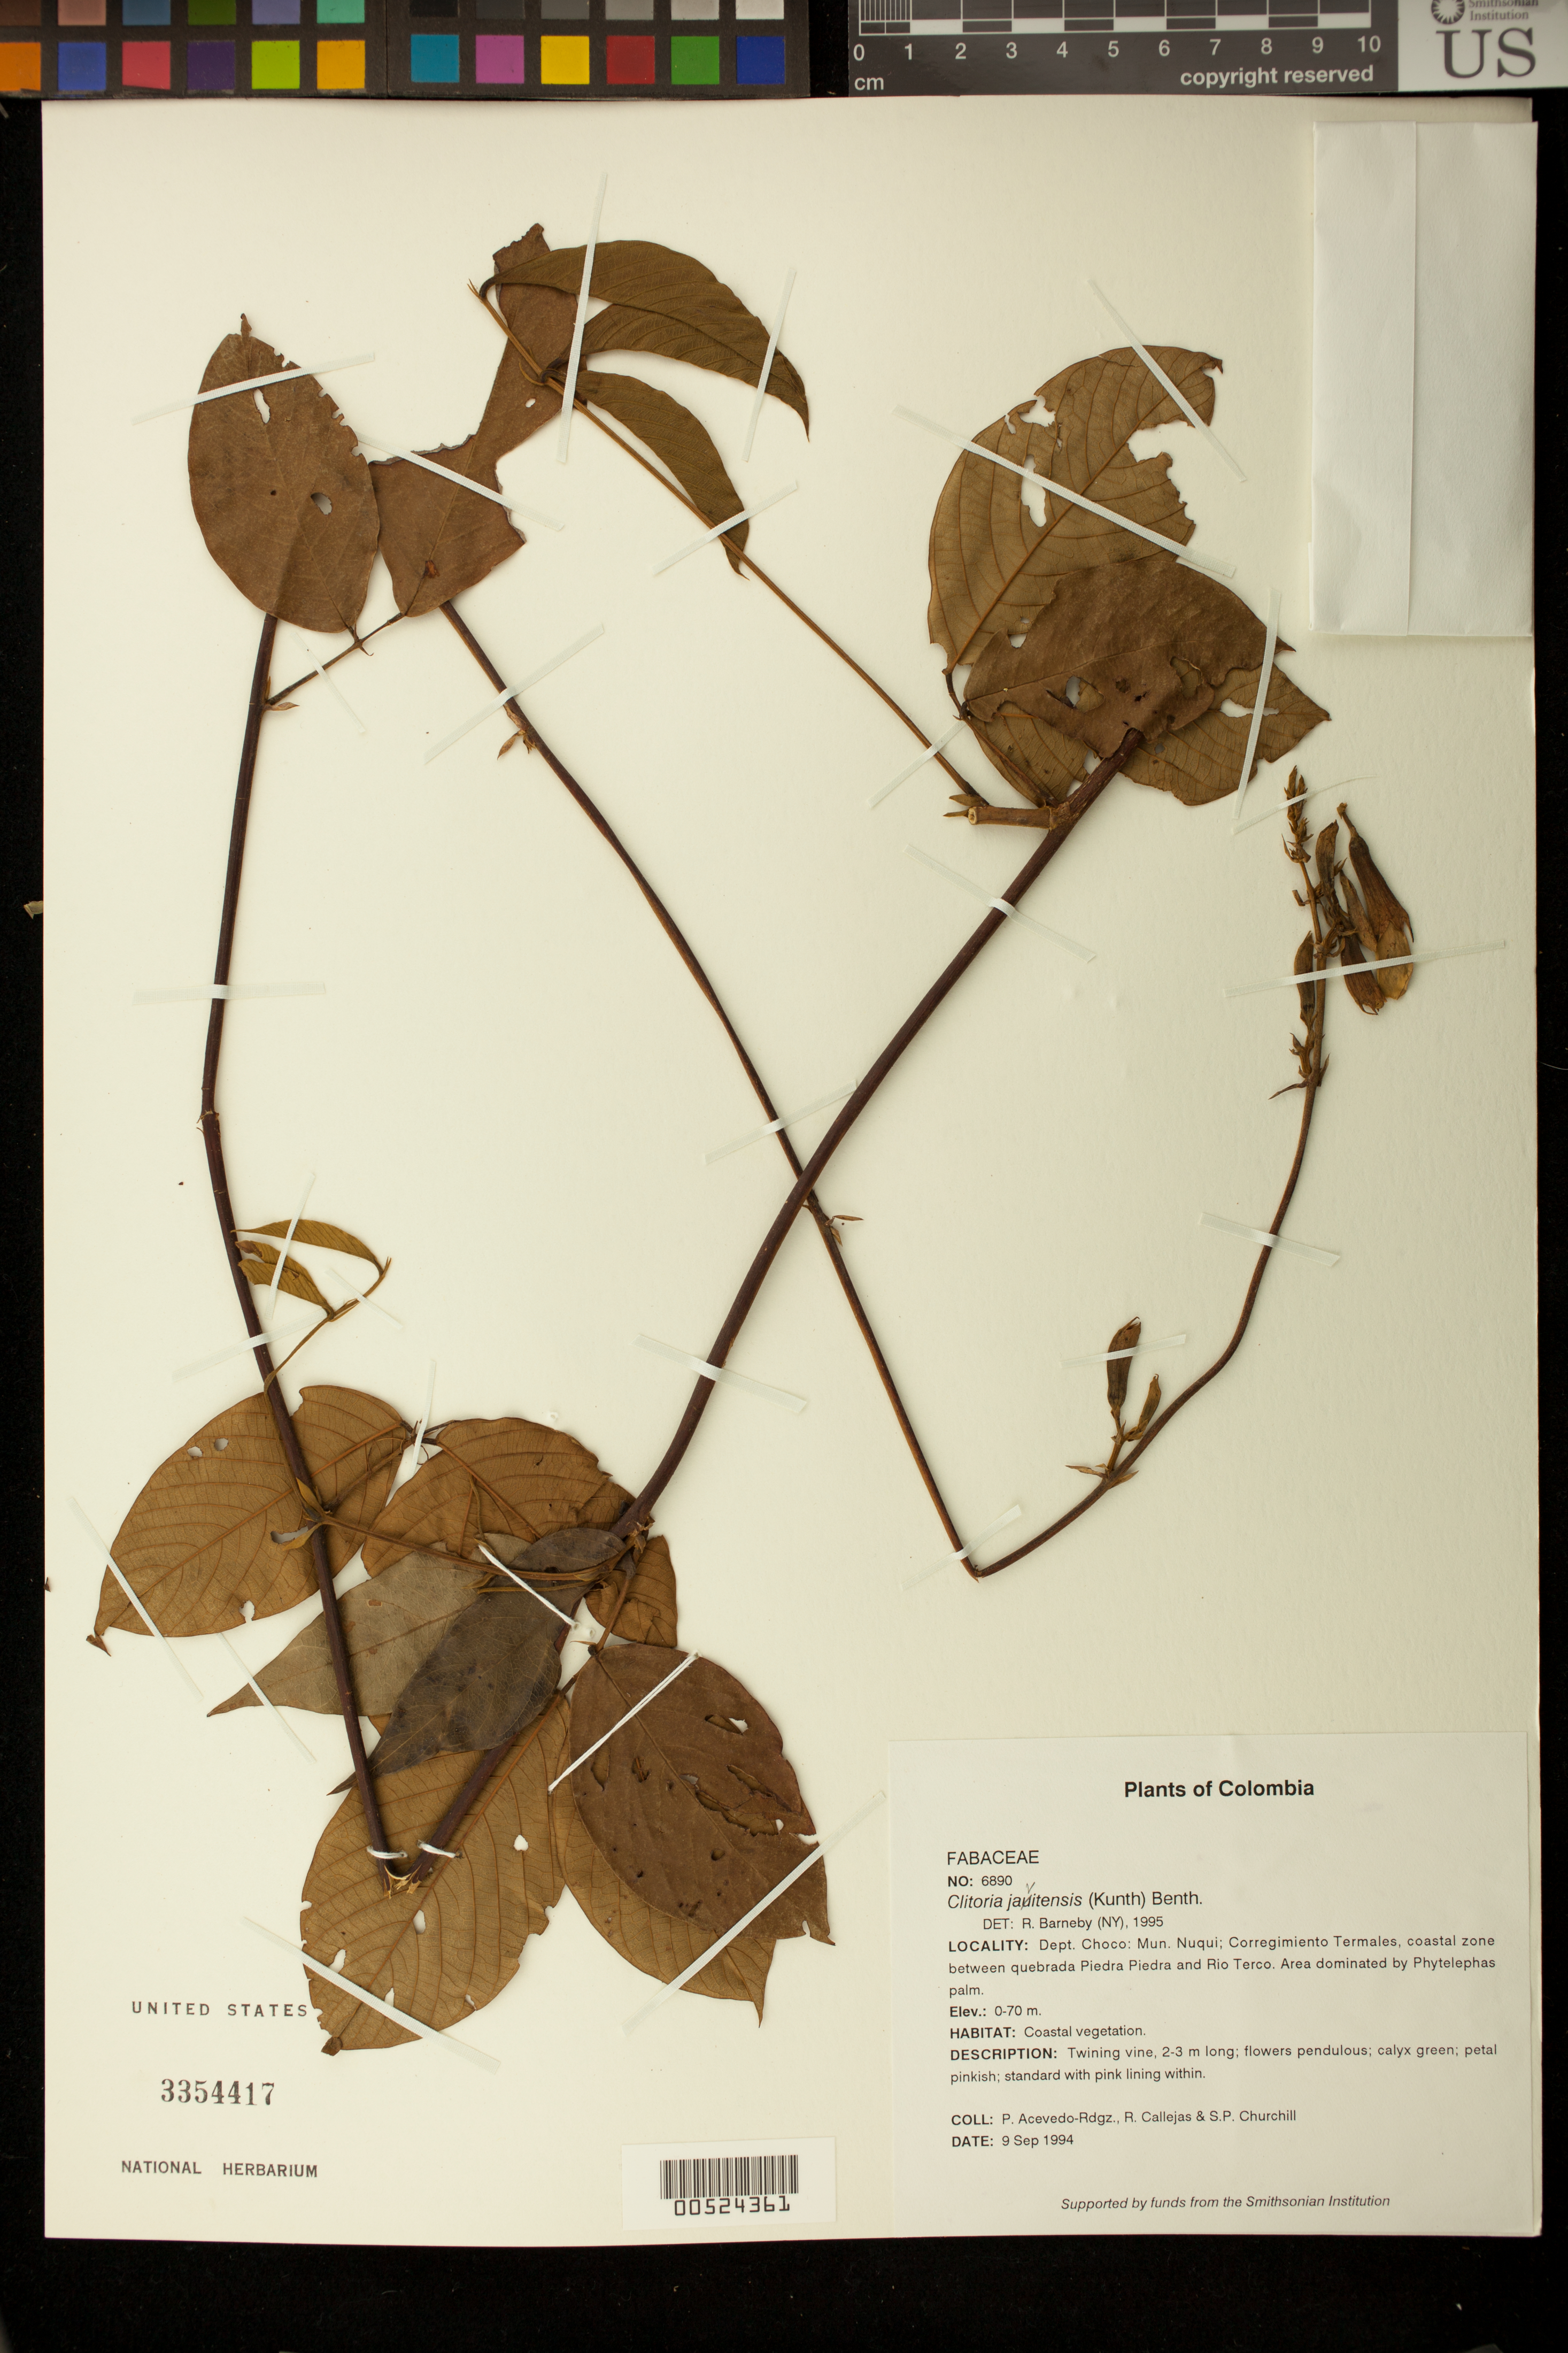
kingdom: Plantae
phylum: Tracheophyta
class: Magnoliopsida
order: Fabales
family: Fabaceae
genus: Clitoria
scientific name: Clitoria javitensis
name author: (Kunth) Benth.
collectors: P. Acevedo-Rodr., R. Callejas & S. Churchill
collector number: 6890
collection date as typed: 09 Sep 1994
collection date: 1994-09-09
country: Colombia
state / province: Chocó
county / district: Nuqui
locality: Depart. Choco; Mun. Nuqui; Corregimiento Termales, coastal zone between quebrada Piedra Piedra and Río Terco. Area dominated by Phytelephas palm.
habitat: Coastal vegetation.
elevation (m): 0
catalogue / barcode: US 3354417